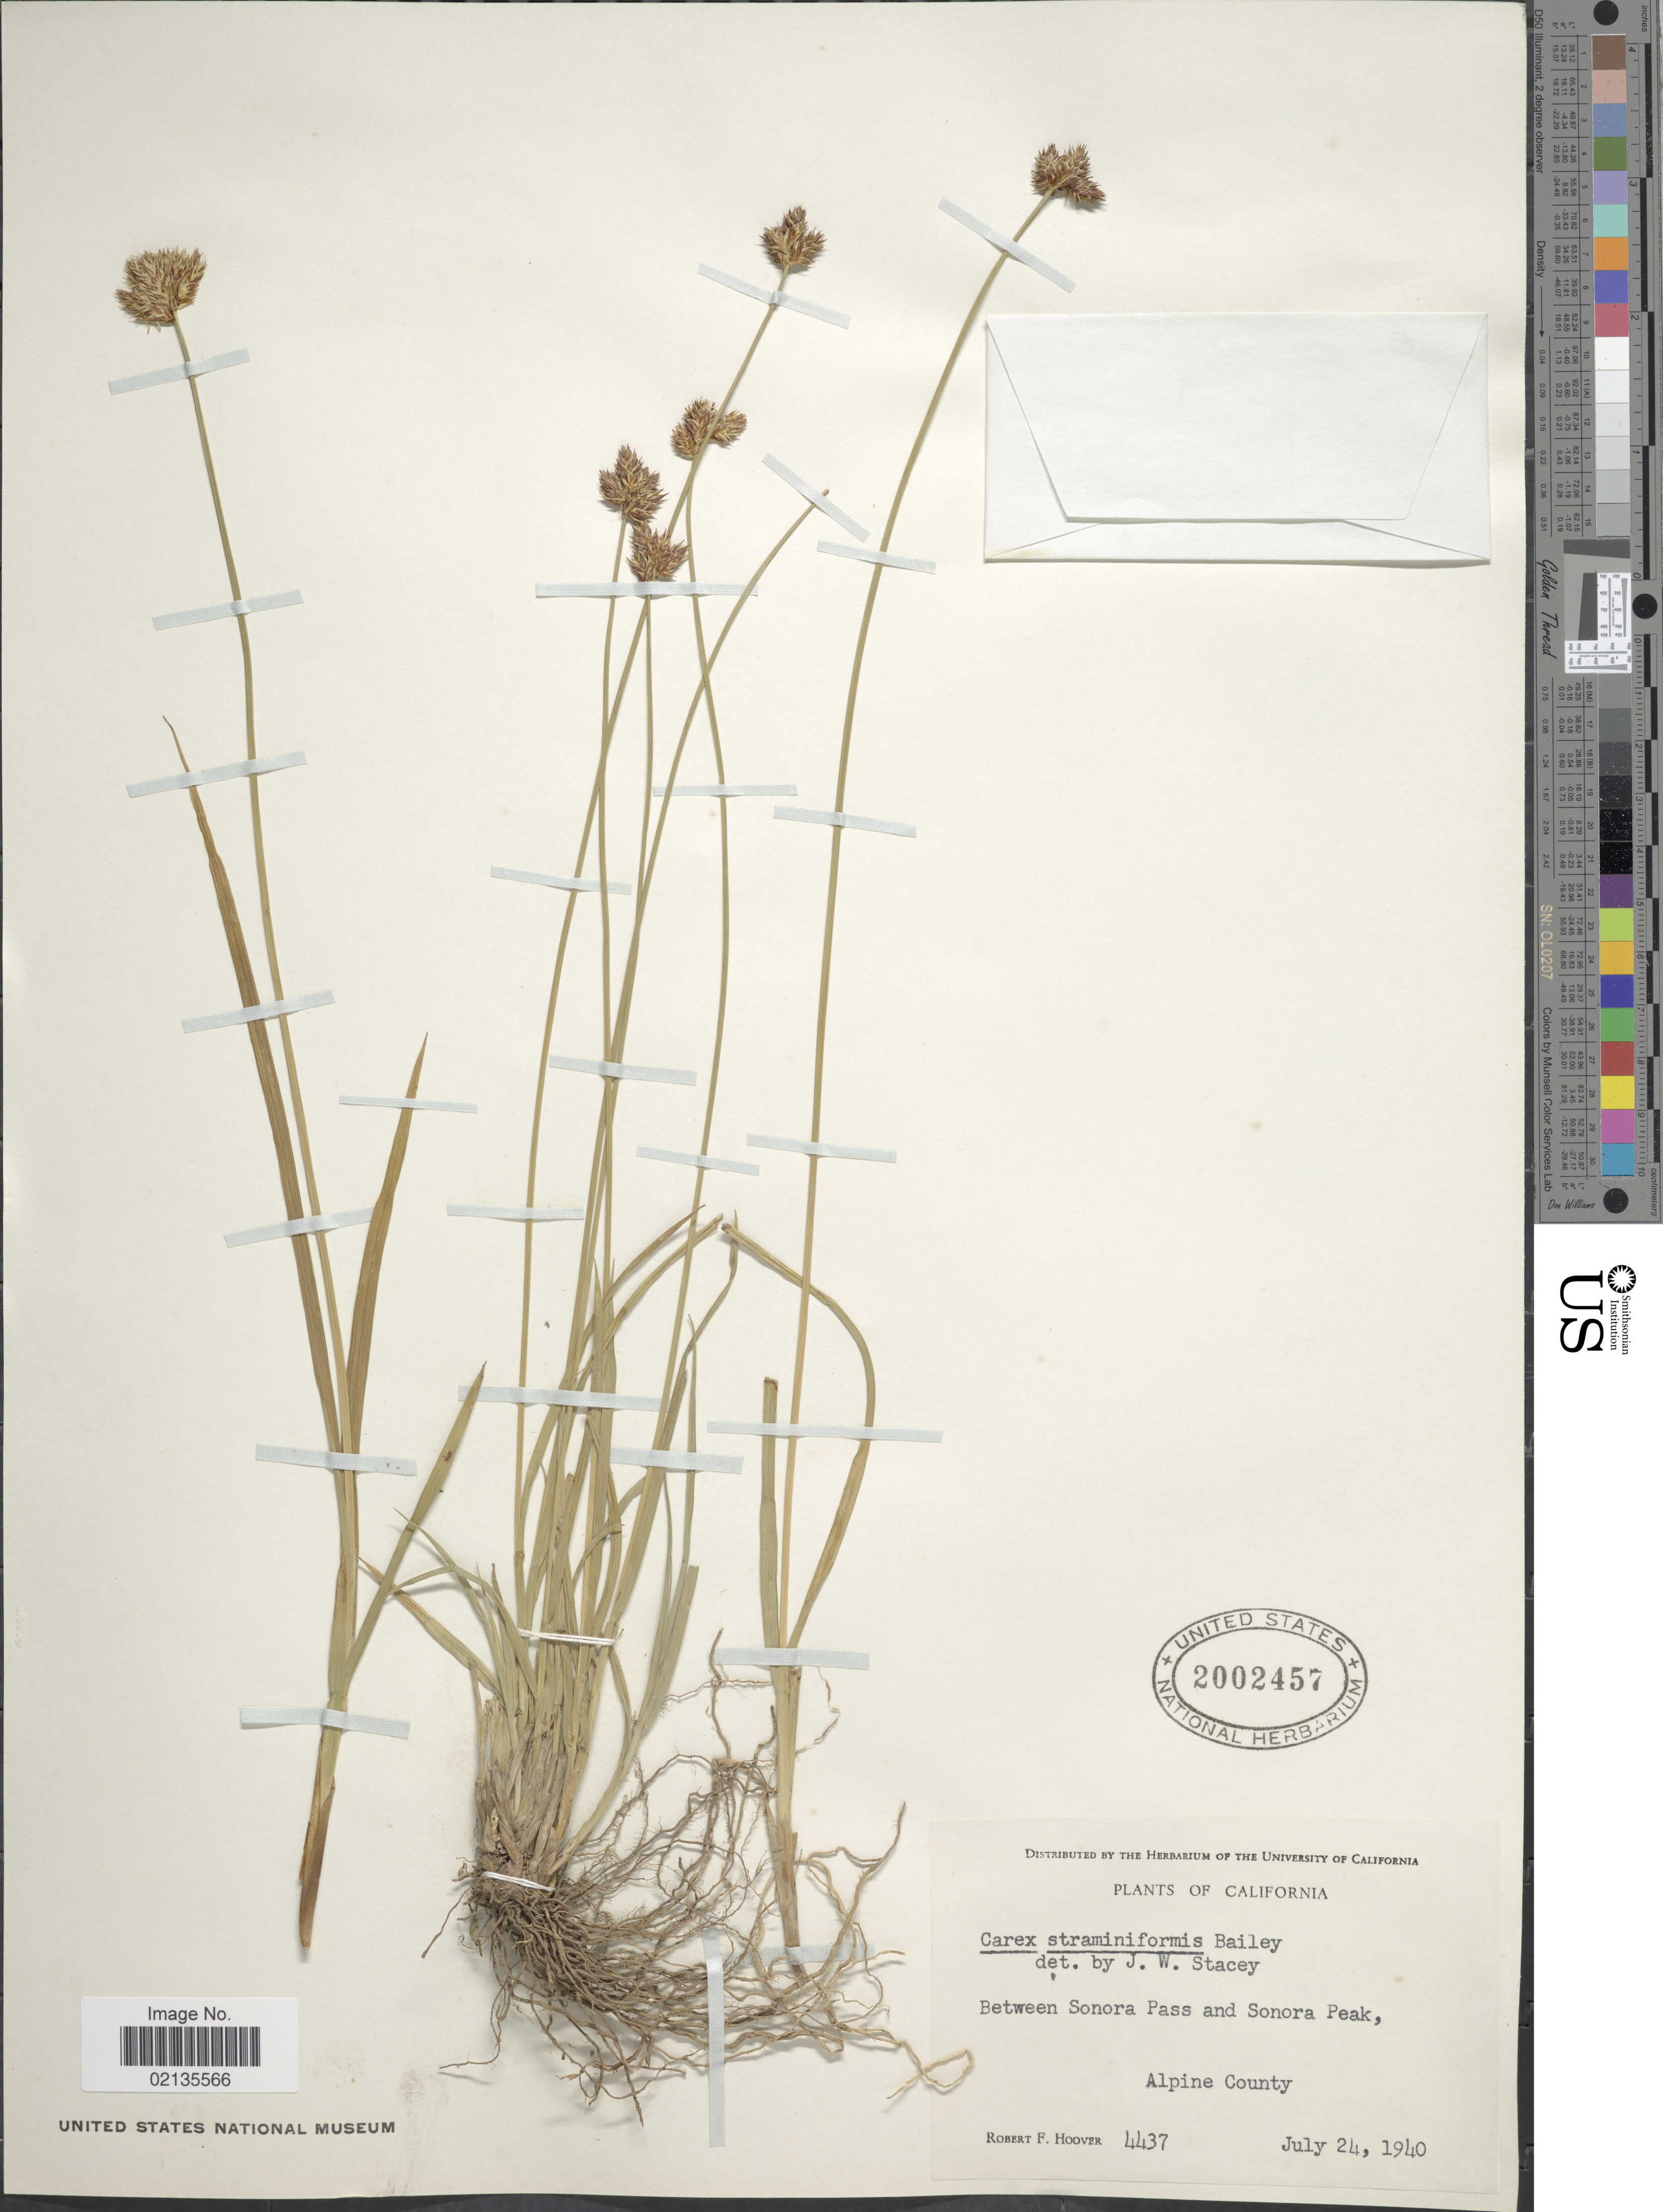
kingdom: Plantae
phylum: Tracheophyta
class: Liliopsida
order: Poales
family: Cyperaceae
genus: Carex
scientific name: Carex straminiformis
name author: L.H. Bailey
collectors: R. F. Hoover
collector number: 4437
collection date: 1940-07-24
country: United States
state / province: California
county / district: Alpine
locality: Between Sonora Pass and Sonora Peak, Alpine County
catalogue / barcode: US 2002457